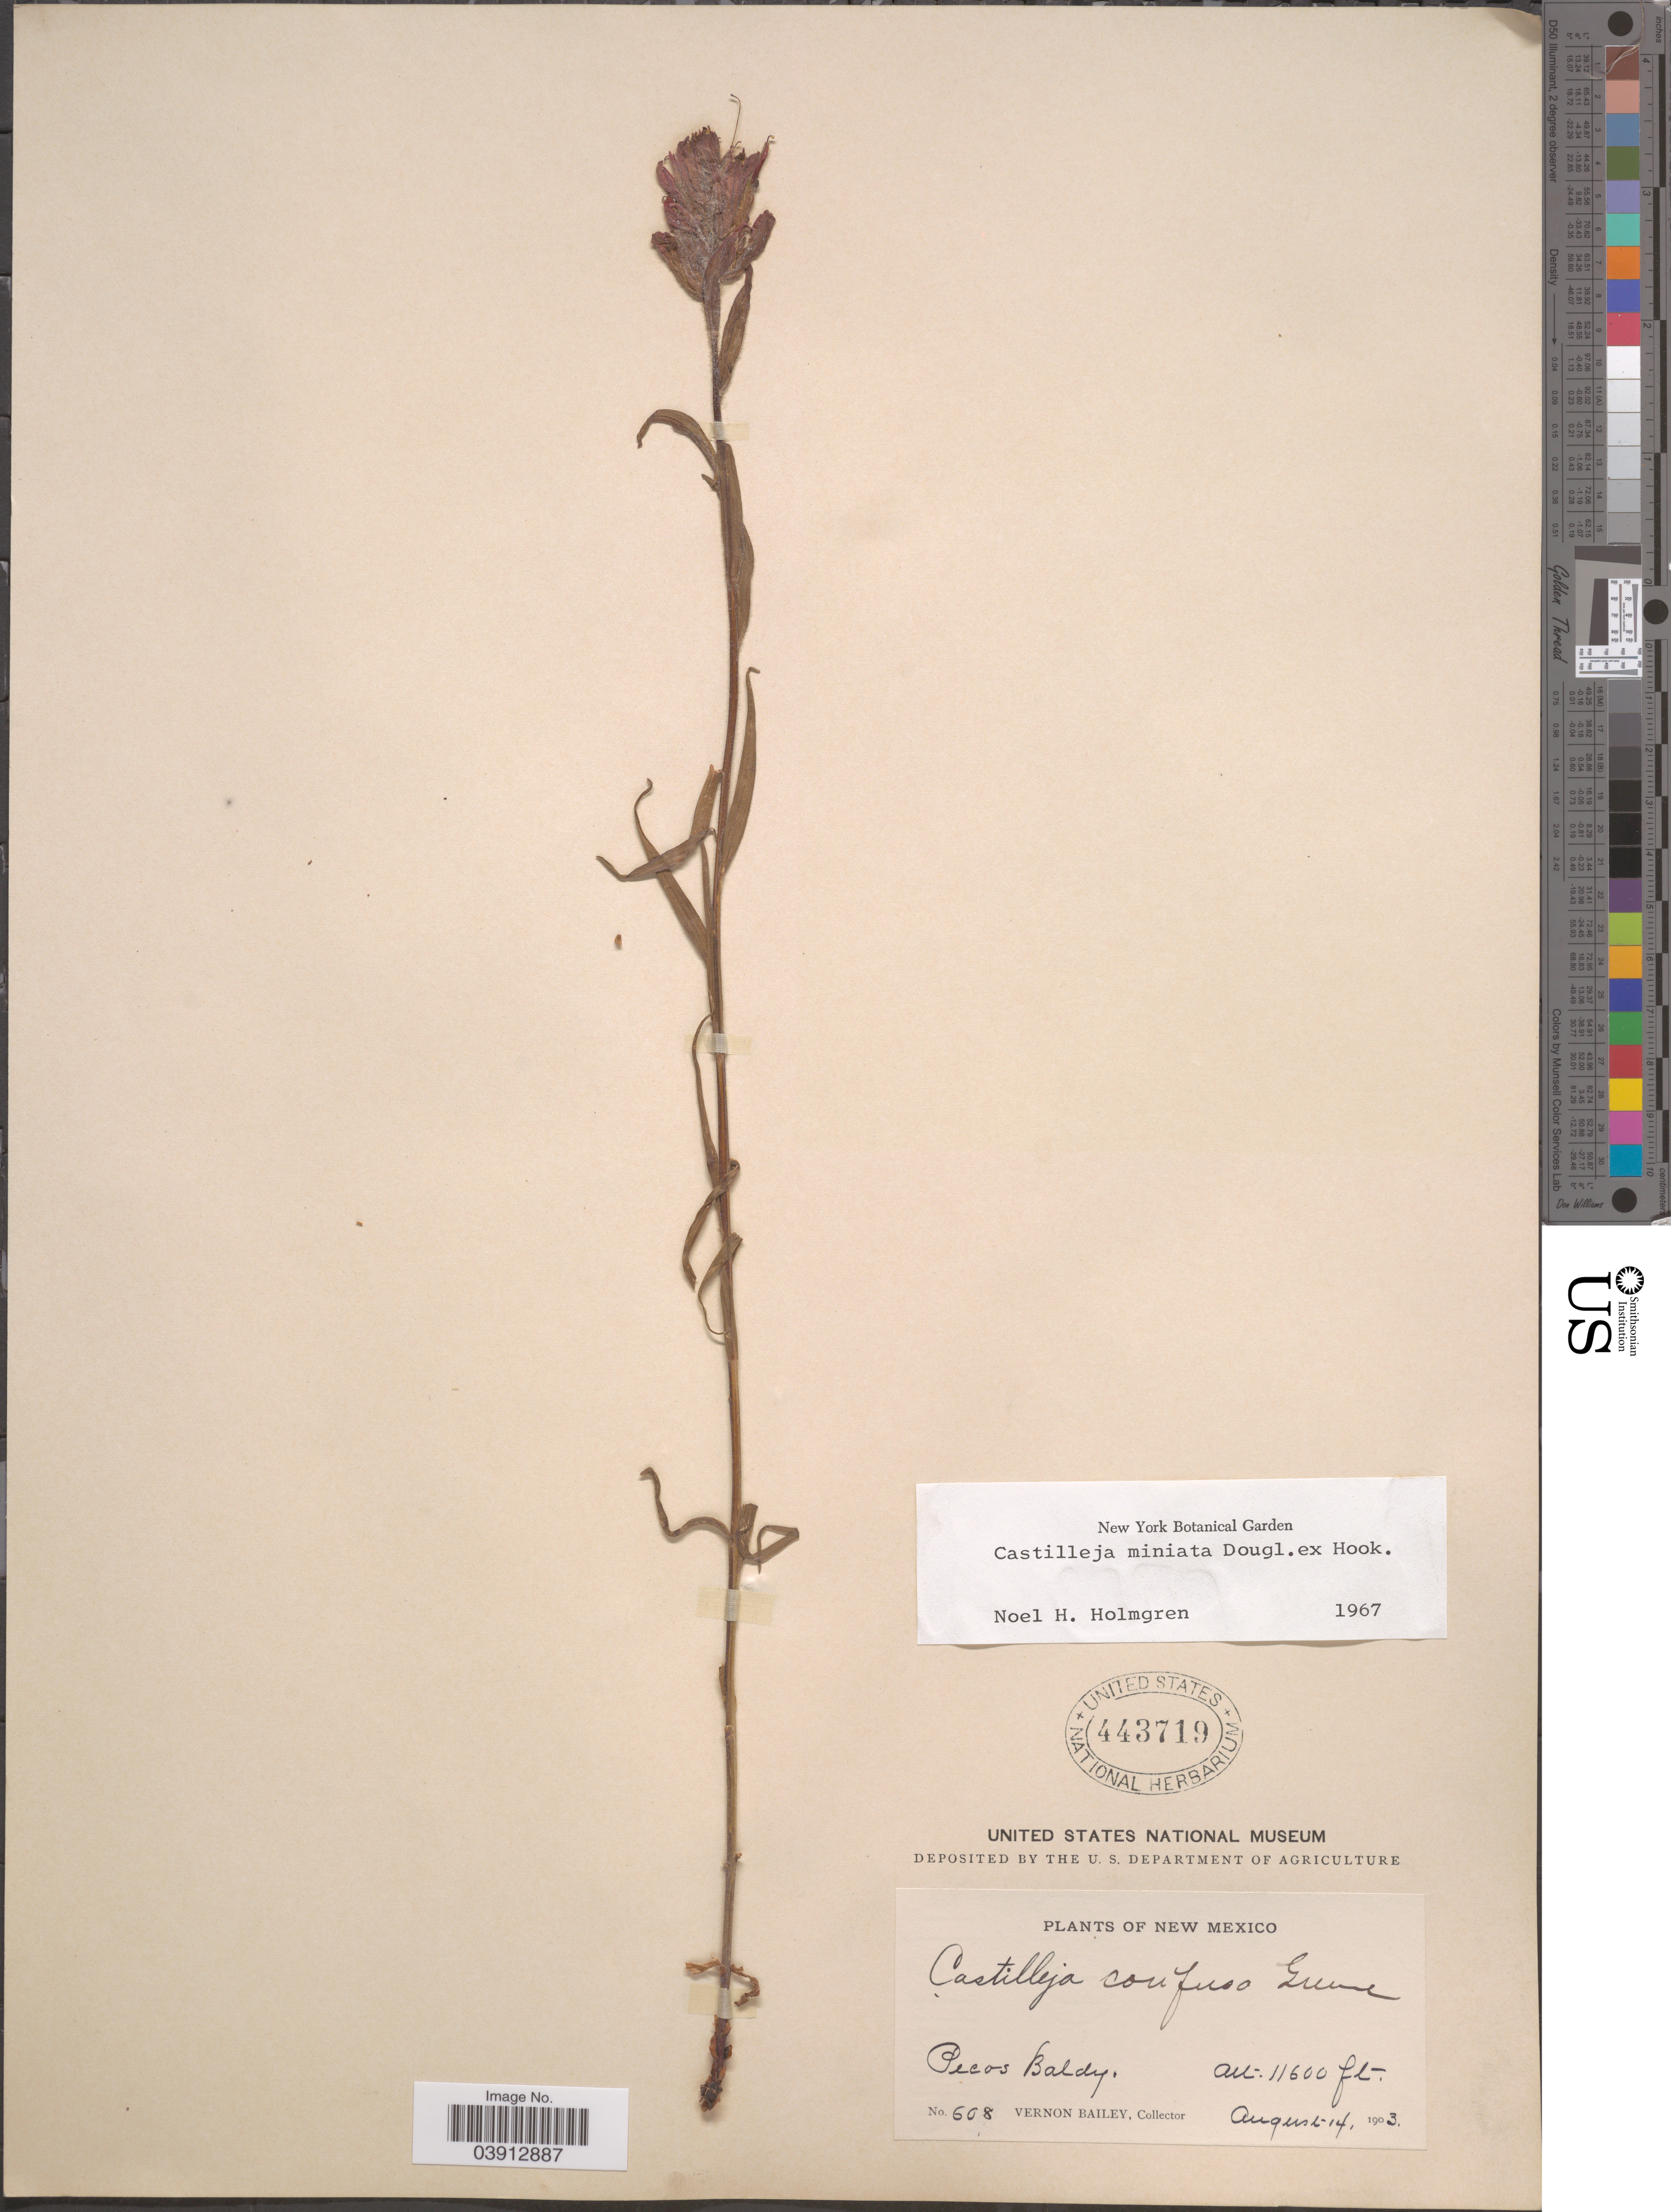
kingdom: Plantae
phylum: Tracheophyta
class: Magnoliopsida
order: Lamiales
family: Orobanchaceae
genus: Castilleja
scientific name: Castilleja miniata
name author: Douglas ex Hook.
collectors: V. O. Bailey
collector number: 608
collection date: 1903-08-14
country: United States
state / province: New Mexico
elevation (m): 3536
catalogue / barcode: US 443719